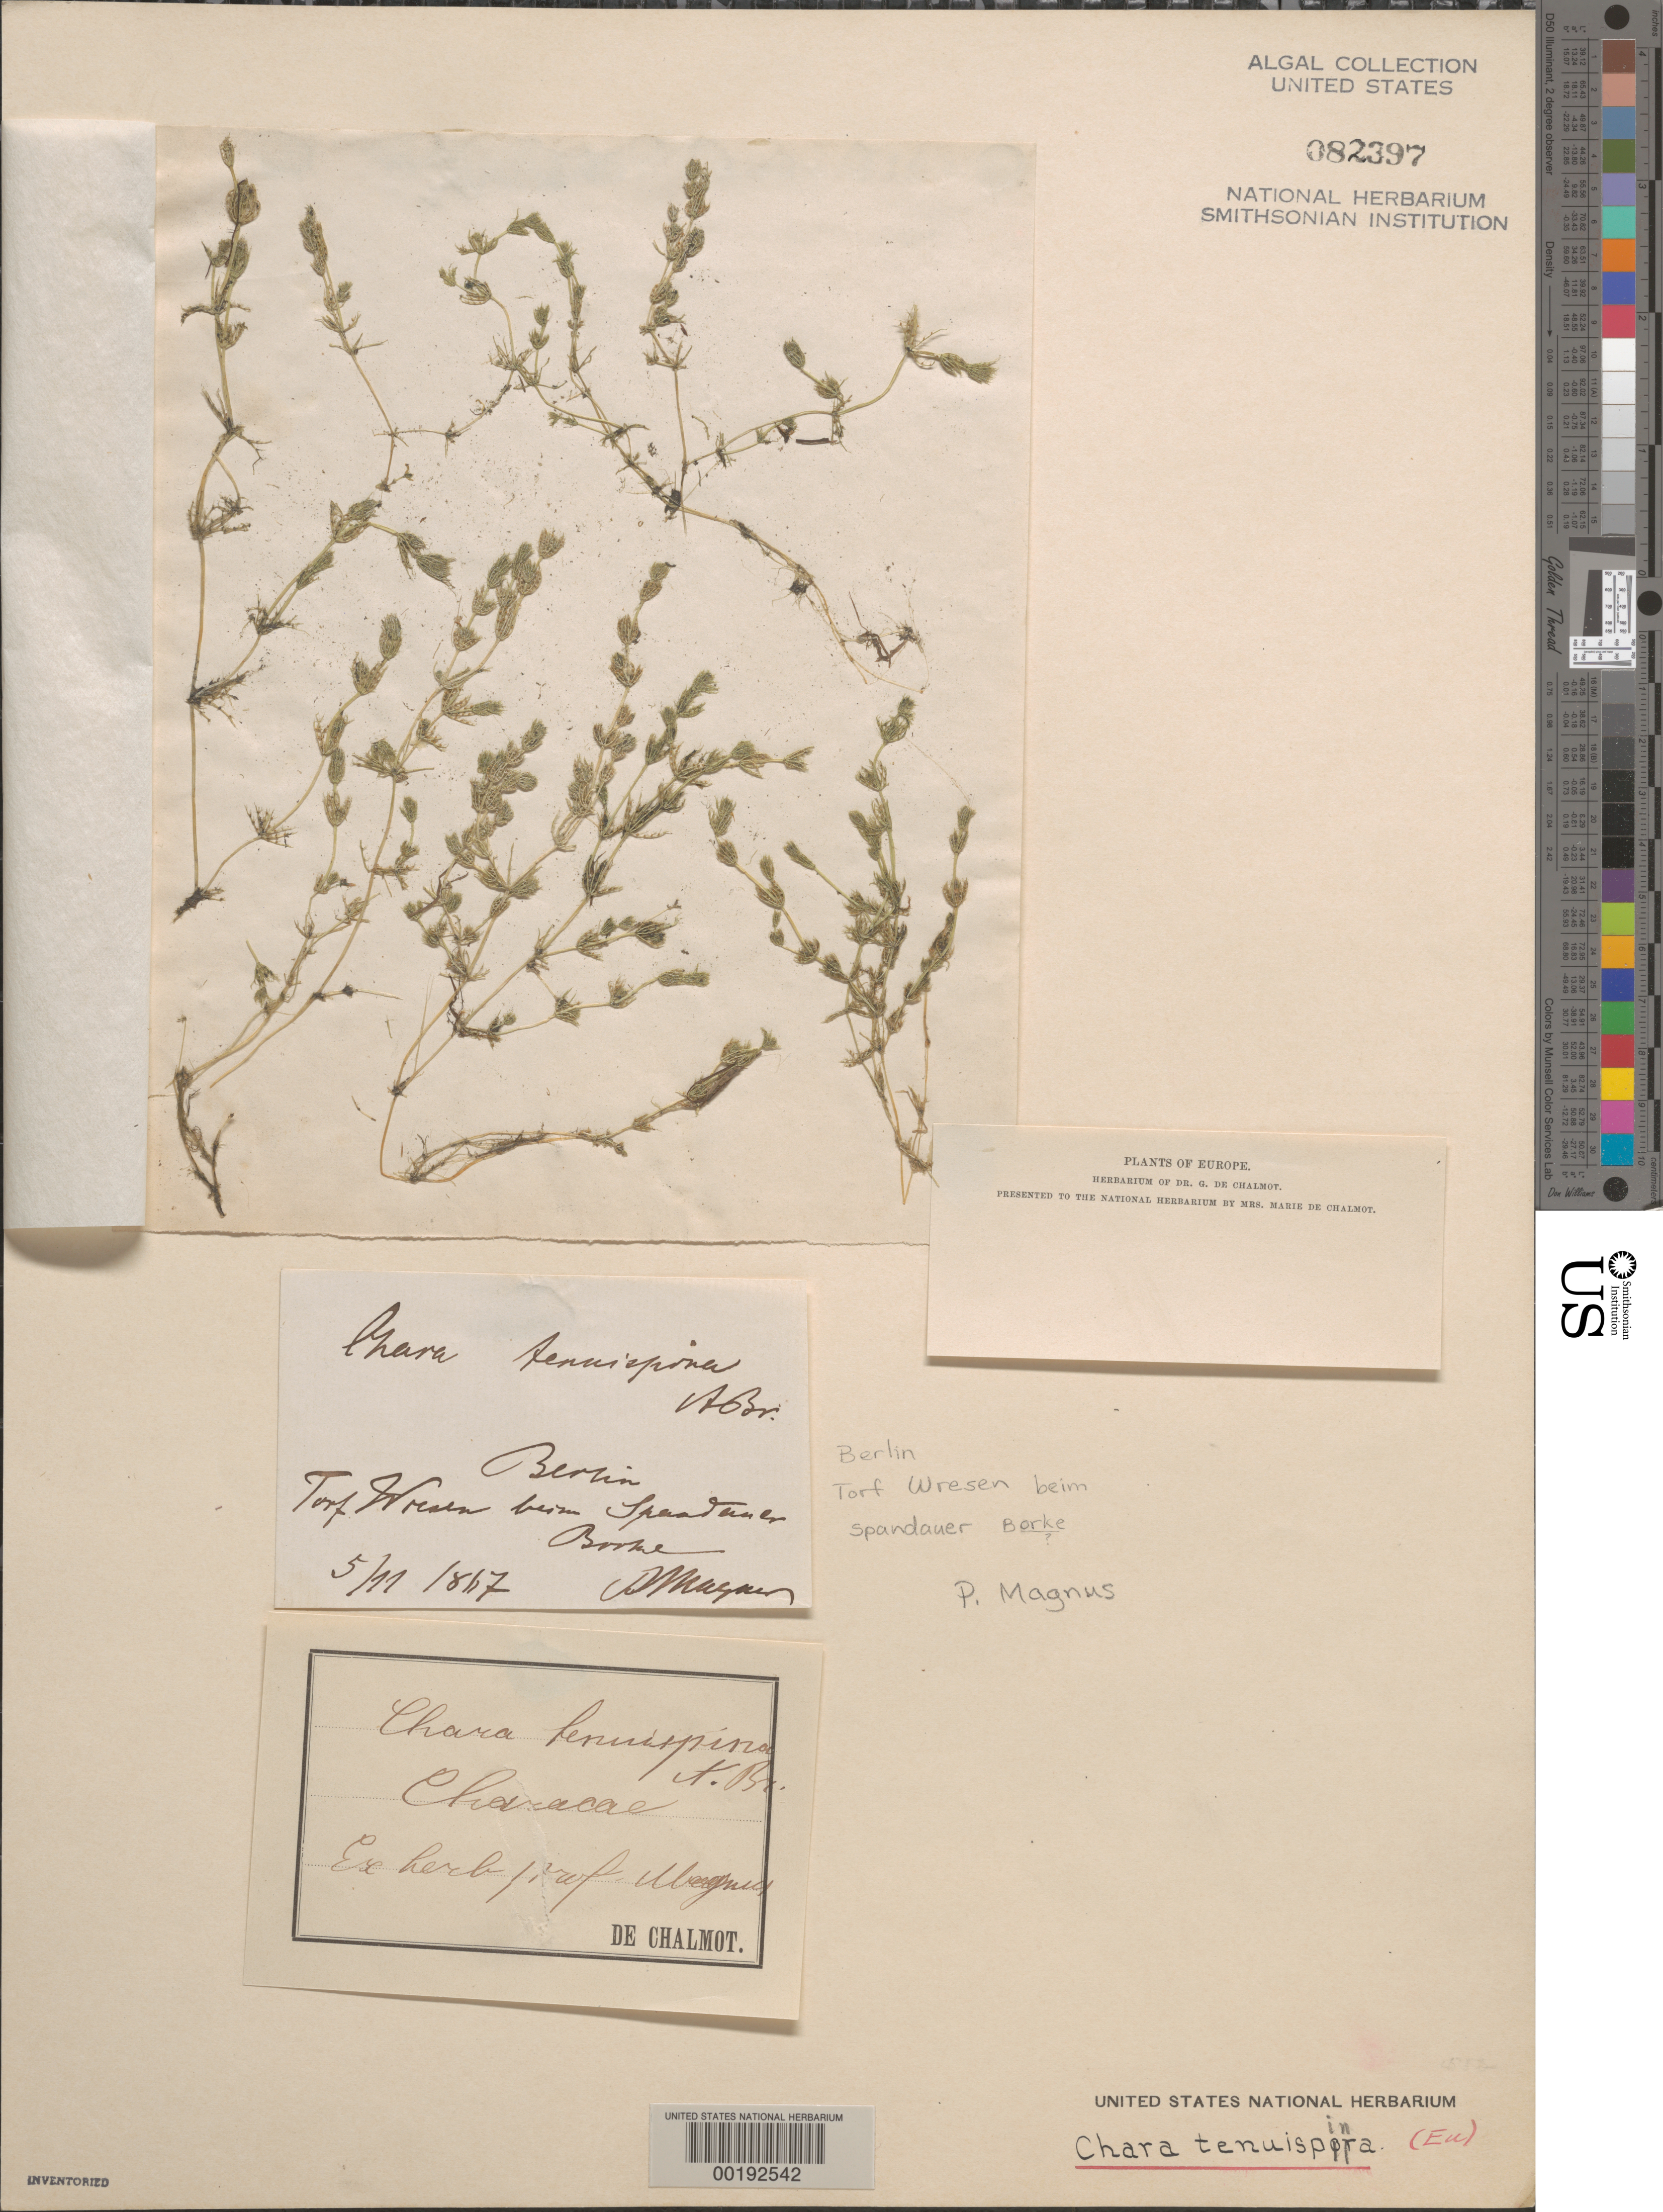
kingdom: Plantae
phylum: Charophyta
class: Charophyceae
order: Charales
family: Characeae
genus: Chara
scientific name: Chara tenuispina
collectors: P. W. Magnus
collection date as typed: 05 Nov 1867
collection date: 1867-11-05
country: Germany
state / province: Berlin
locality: Spandau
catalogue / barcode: US 82397